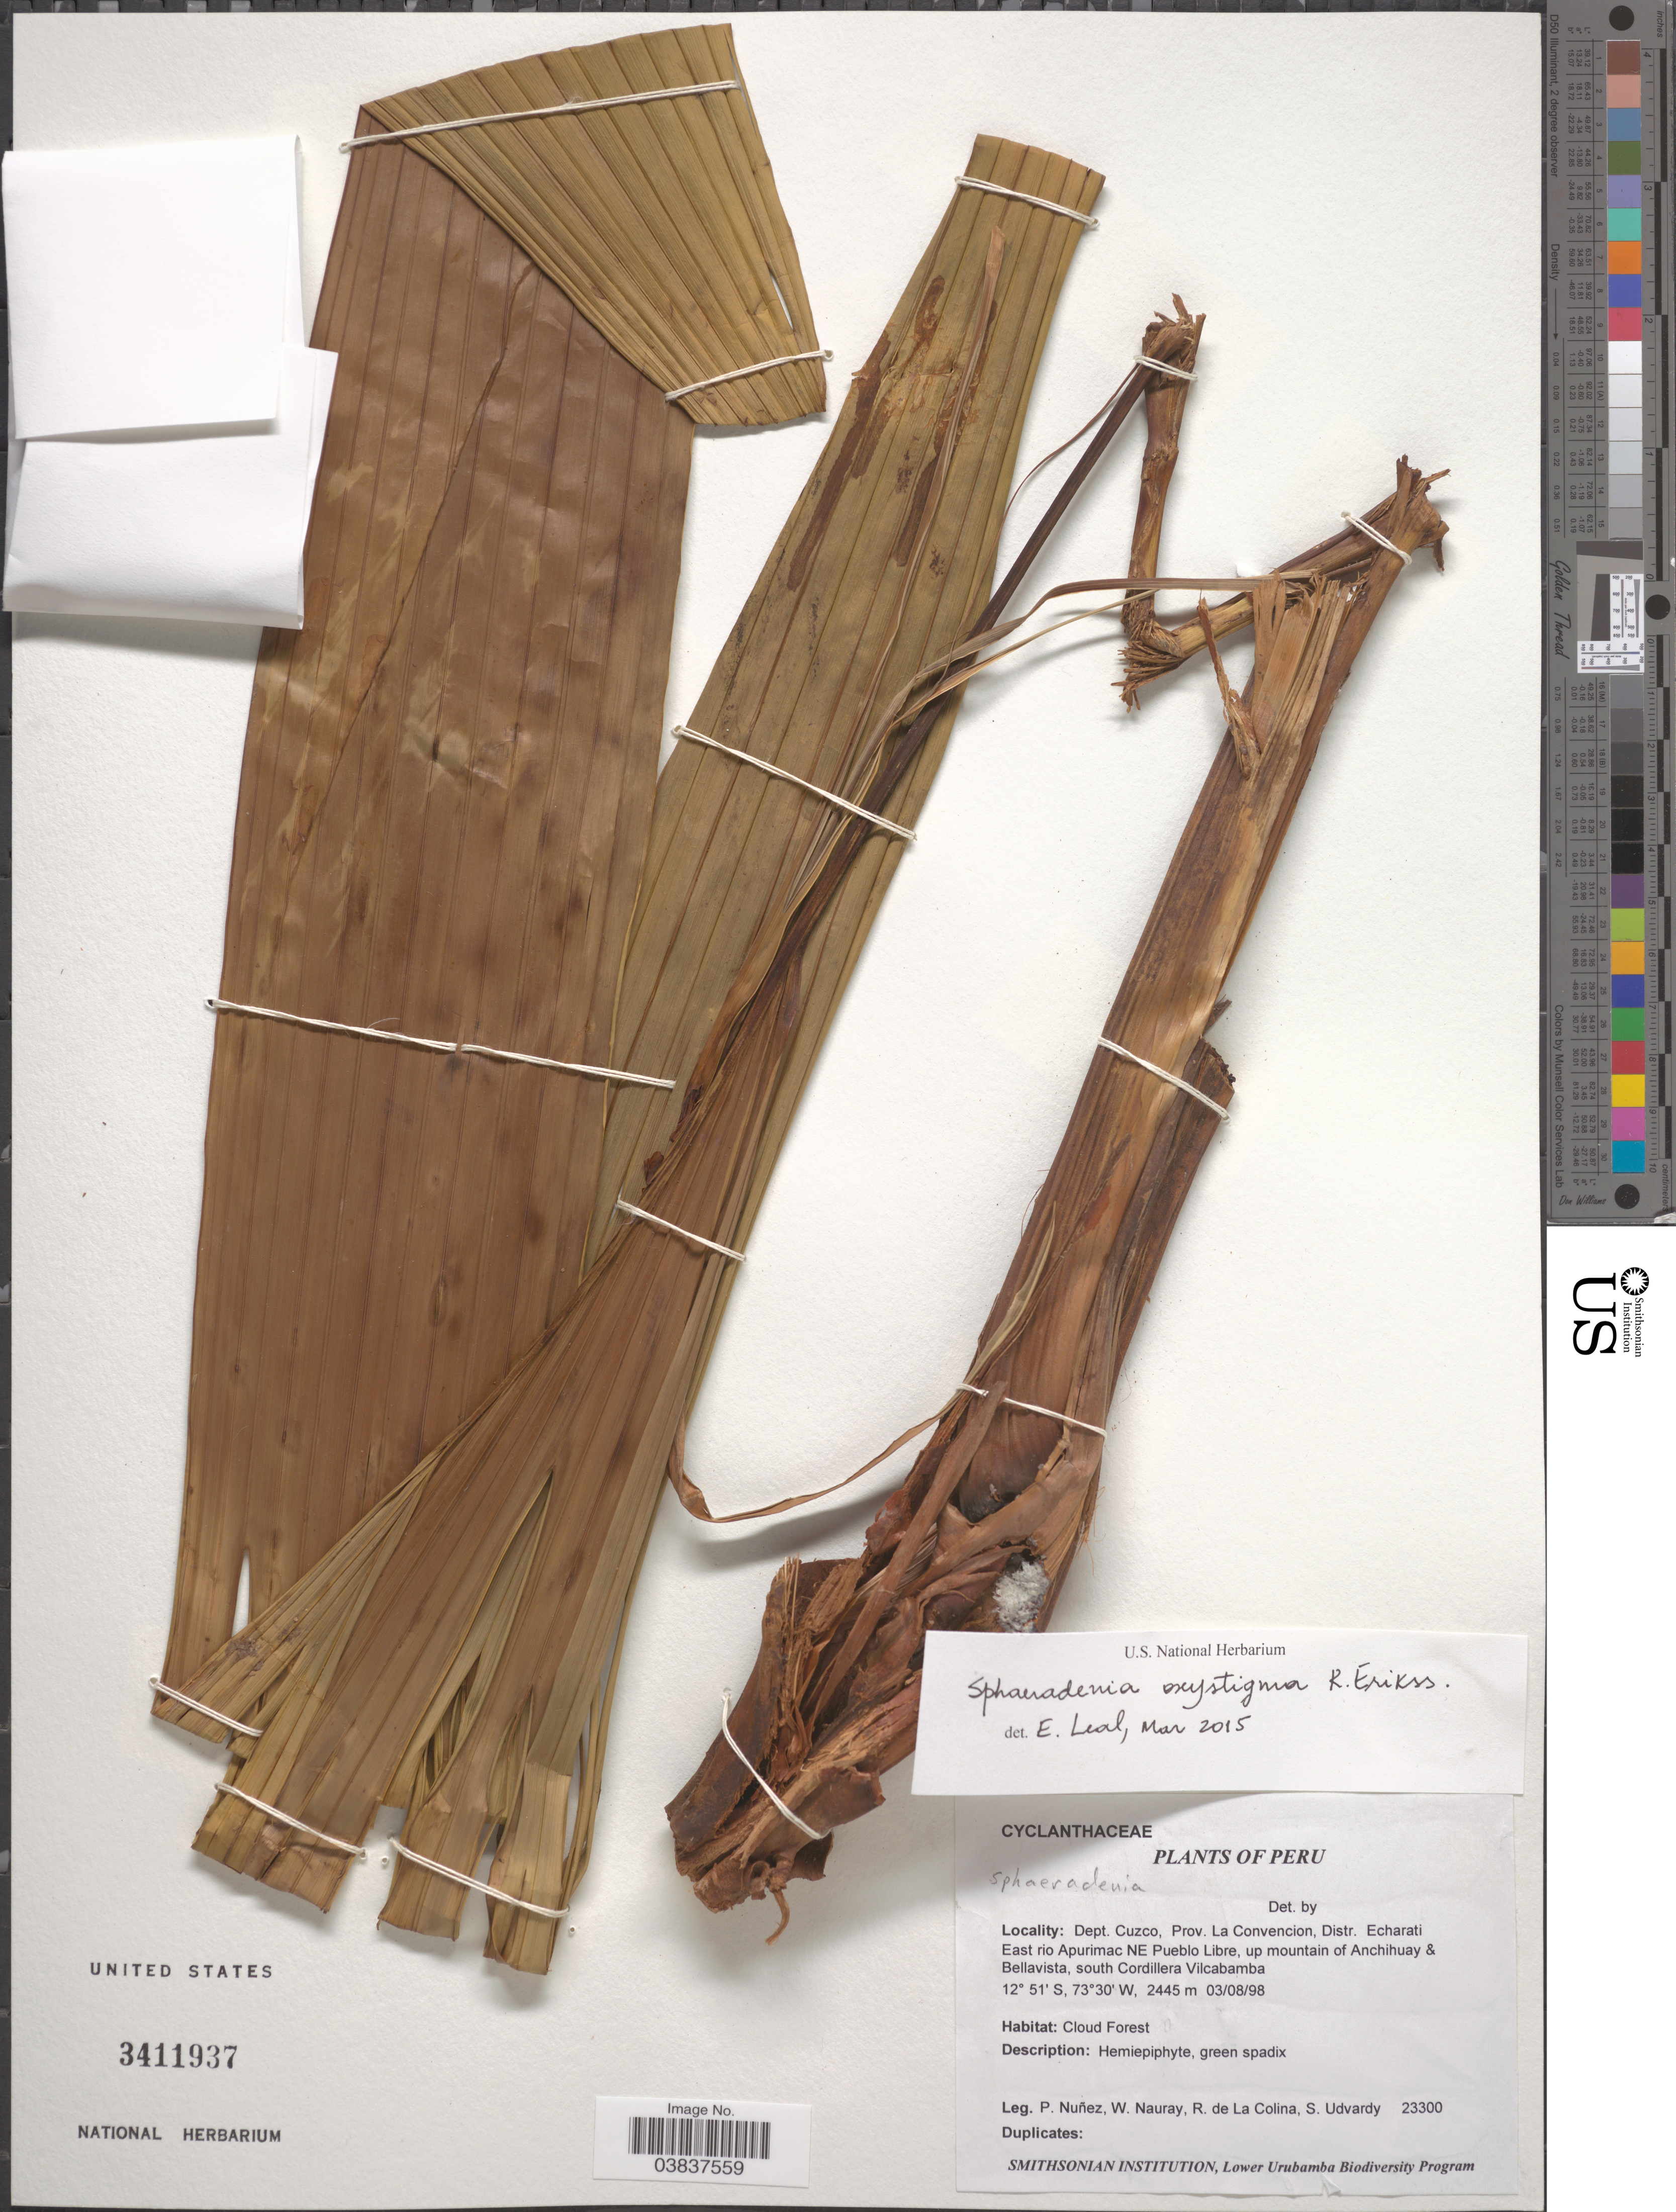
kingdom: Plantae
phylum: Tracheophyta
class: Liliopsida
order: Pandanales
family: Cyclanthaceae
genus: Sphaeradenia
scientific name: Sphaeradenia oxystigma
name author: R. Erikss.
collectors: P. Nuñez V., W. Nauray, R. de La Colina & S. Udvardy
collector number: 23300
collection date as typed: Transcribed d/m/y: 3/8/98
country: Peru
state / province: Cusco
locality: Dept. Cuzco, Prov. La Convencion, Distr. Echarati East rio Apurimac NE Pueblo Libre, up mountain of Anchihuay & Bellavista, south Cordillera Vilcabamba.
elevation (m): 2445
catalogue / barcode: US 3411937